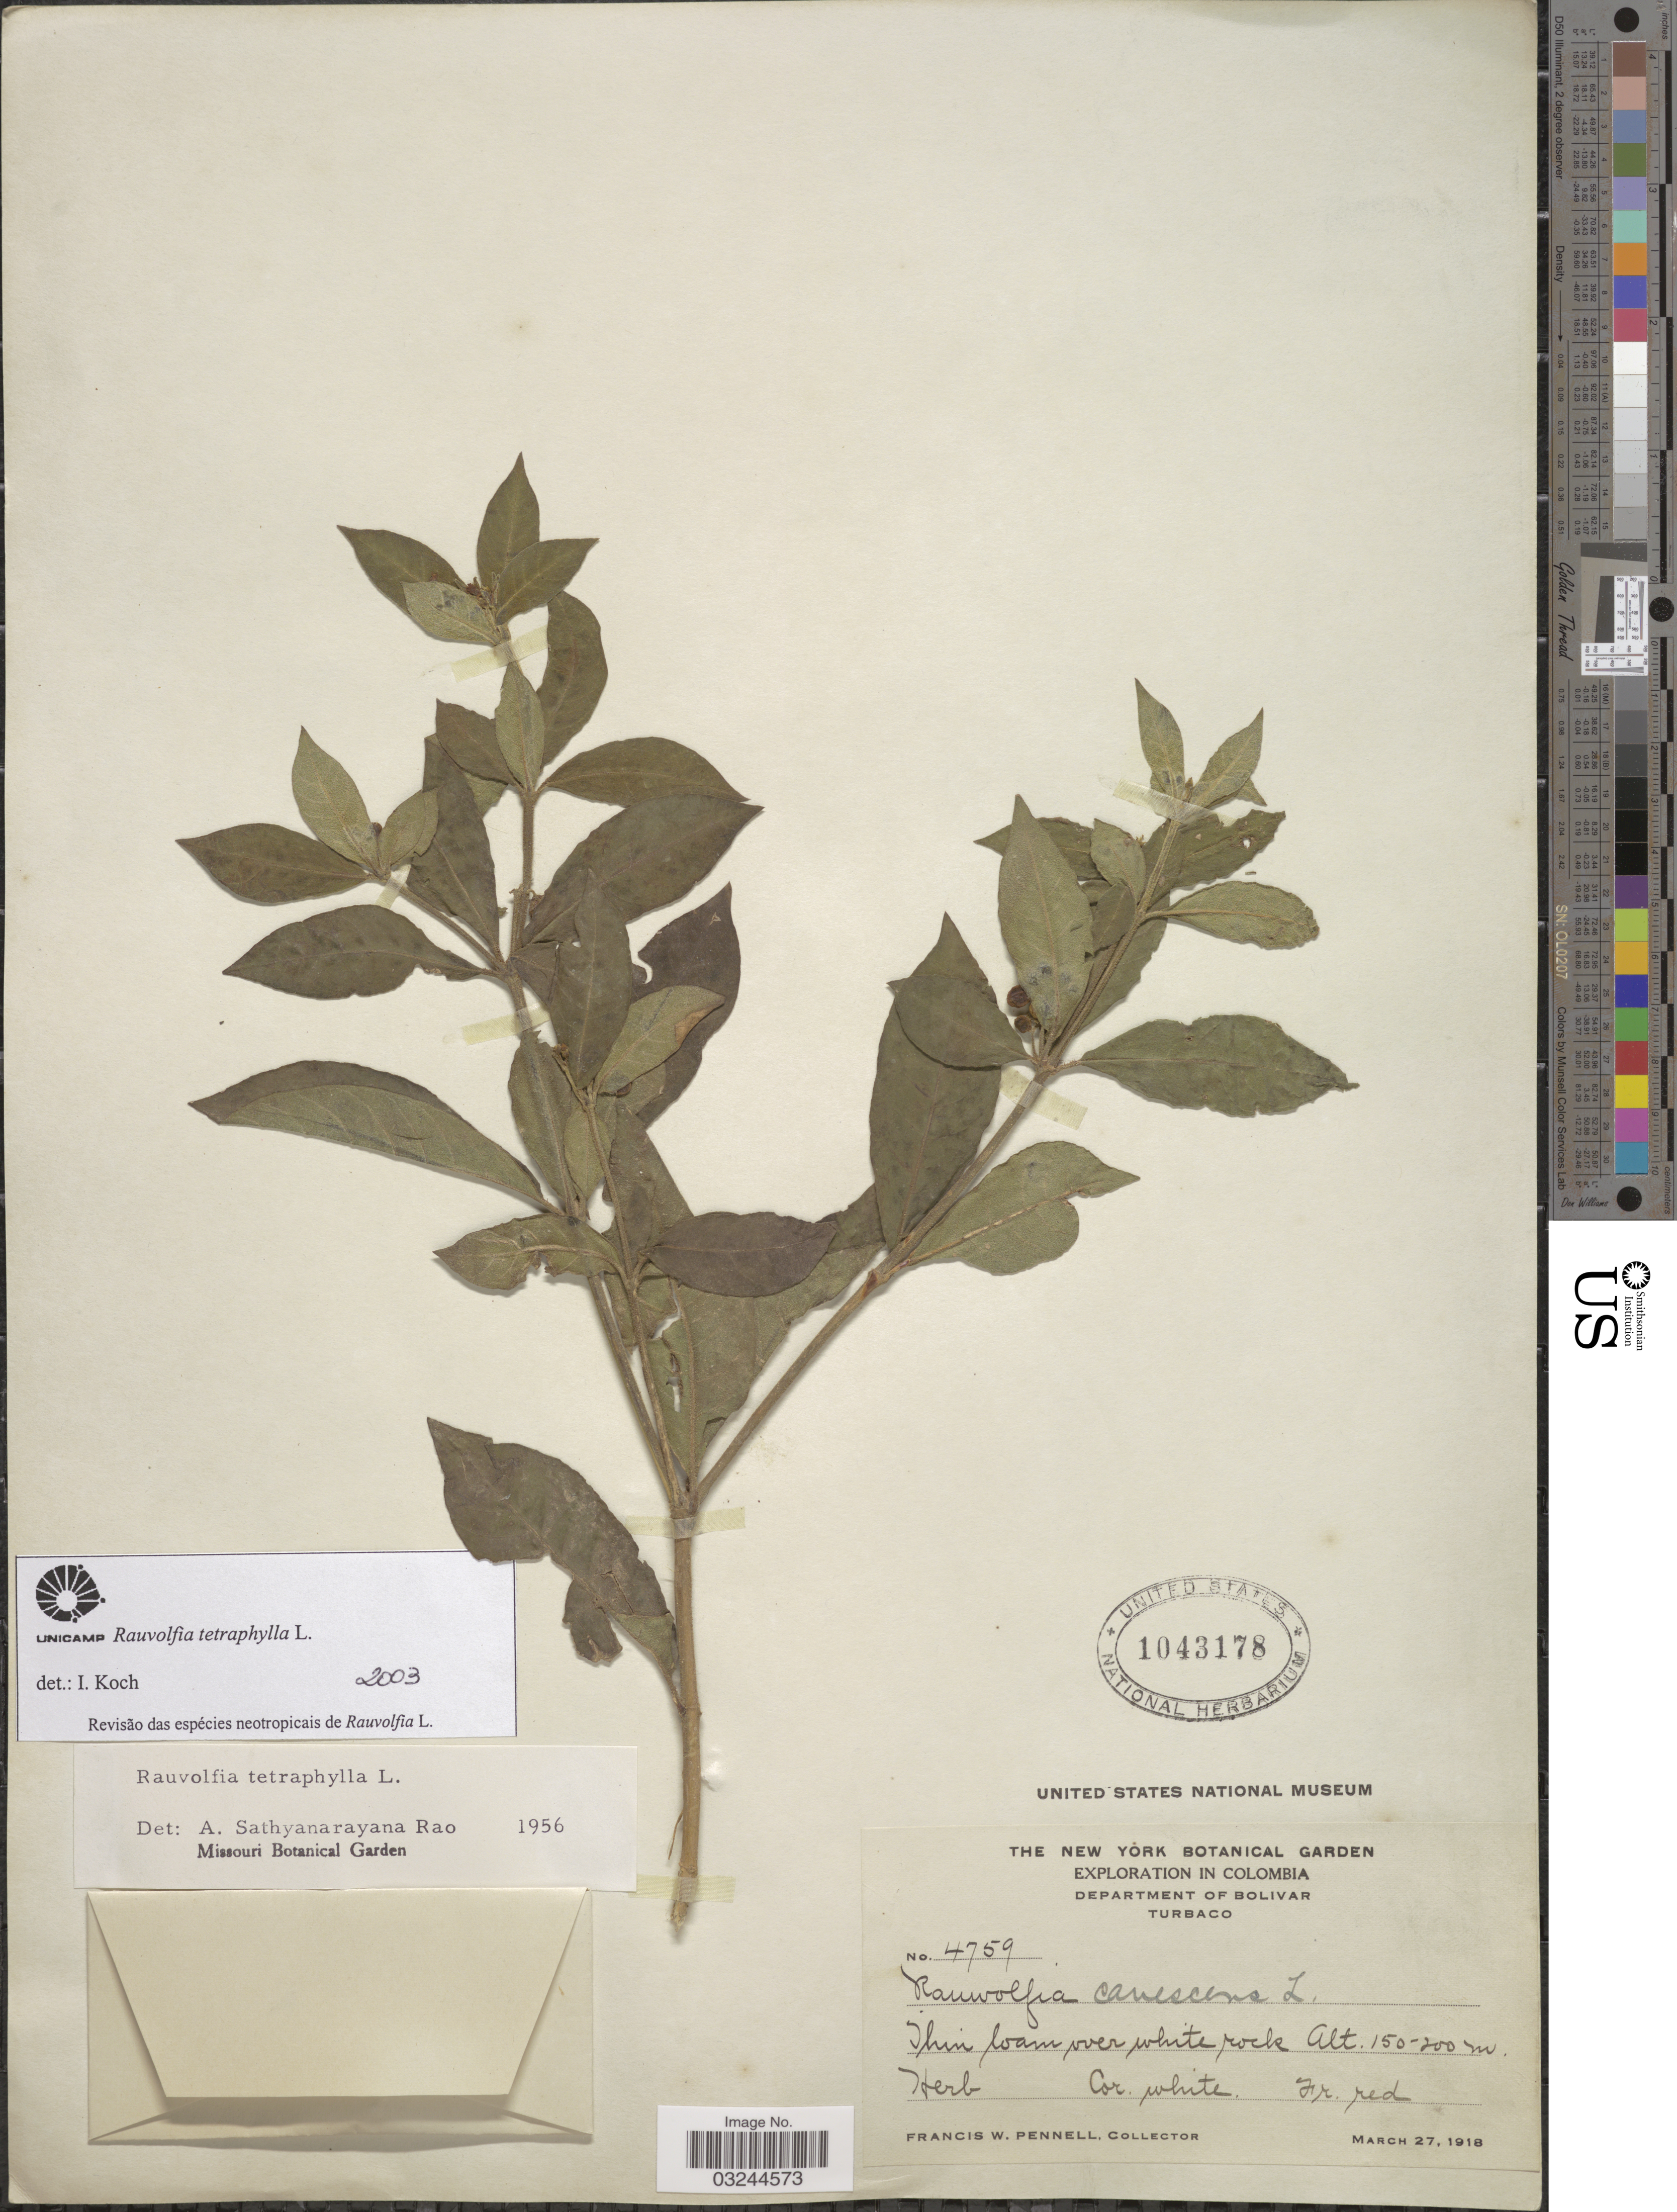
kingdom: Plantae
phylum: Tracheophyta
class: Magnoliopsida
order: Gentianales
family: Apocynaceae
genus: Rauvolfia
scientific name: Rauvolfia tetraphylla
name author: L.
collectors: F. W. Pennell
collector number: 4759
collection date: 1918-03-27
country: Colombia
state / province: Bolívar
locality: Department of Bolivar. Turbaco.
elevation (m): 150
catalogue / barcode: US 1043178